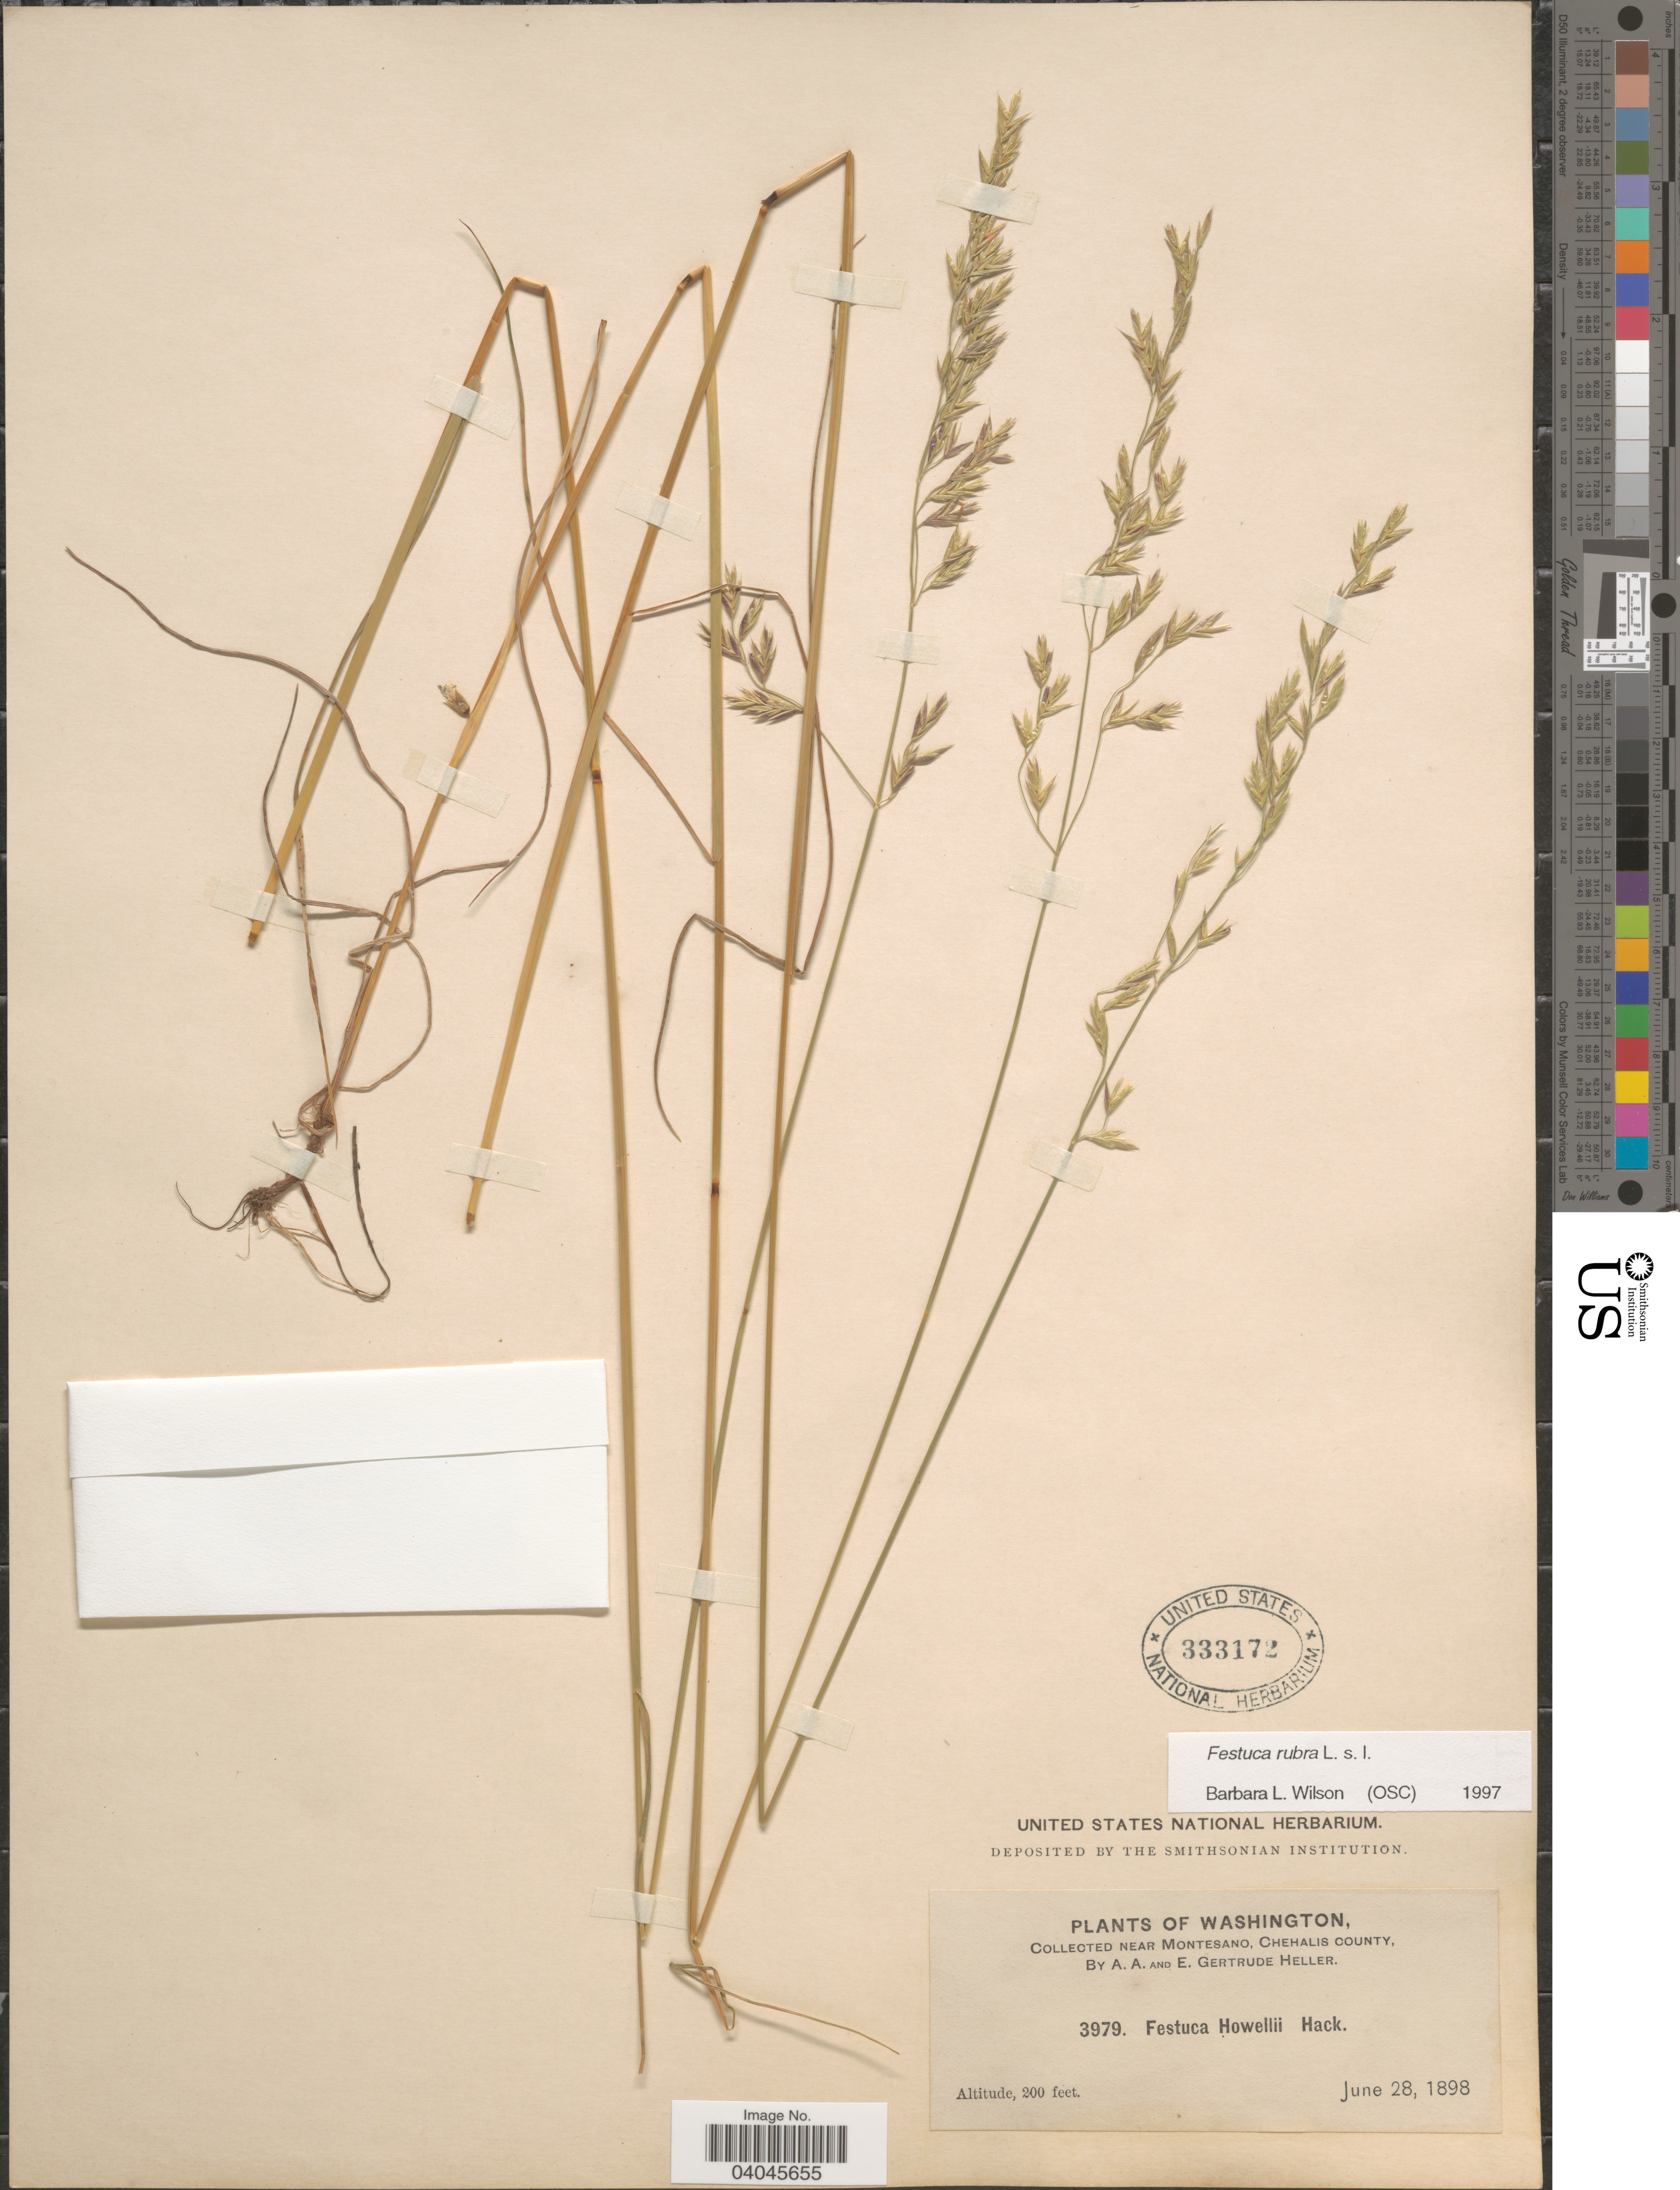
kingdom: Plantae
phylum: Tracheophyta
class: Liliopsida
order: Poales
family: Poaceae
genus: Festuca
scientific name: Festuca rubra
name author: L.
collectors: A. A. Heller & E. G. Heller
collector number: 3979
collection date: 1898-06-28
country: United States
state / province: Washington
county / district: Grays Harbor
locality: Near Montesano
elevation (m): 61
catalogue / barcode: US 333172